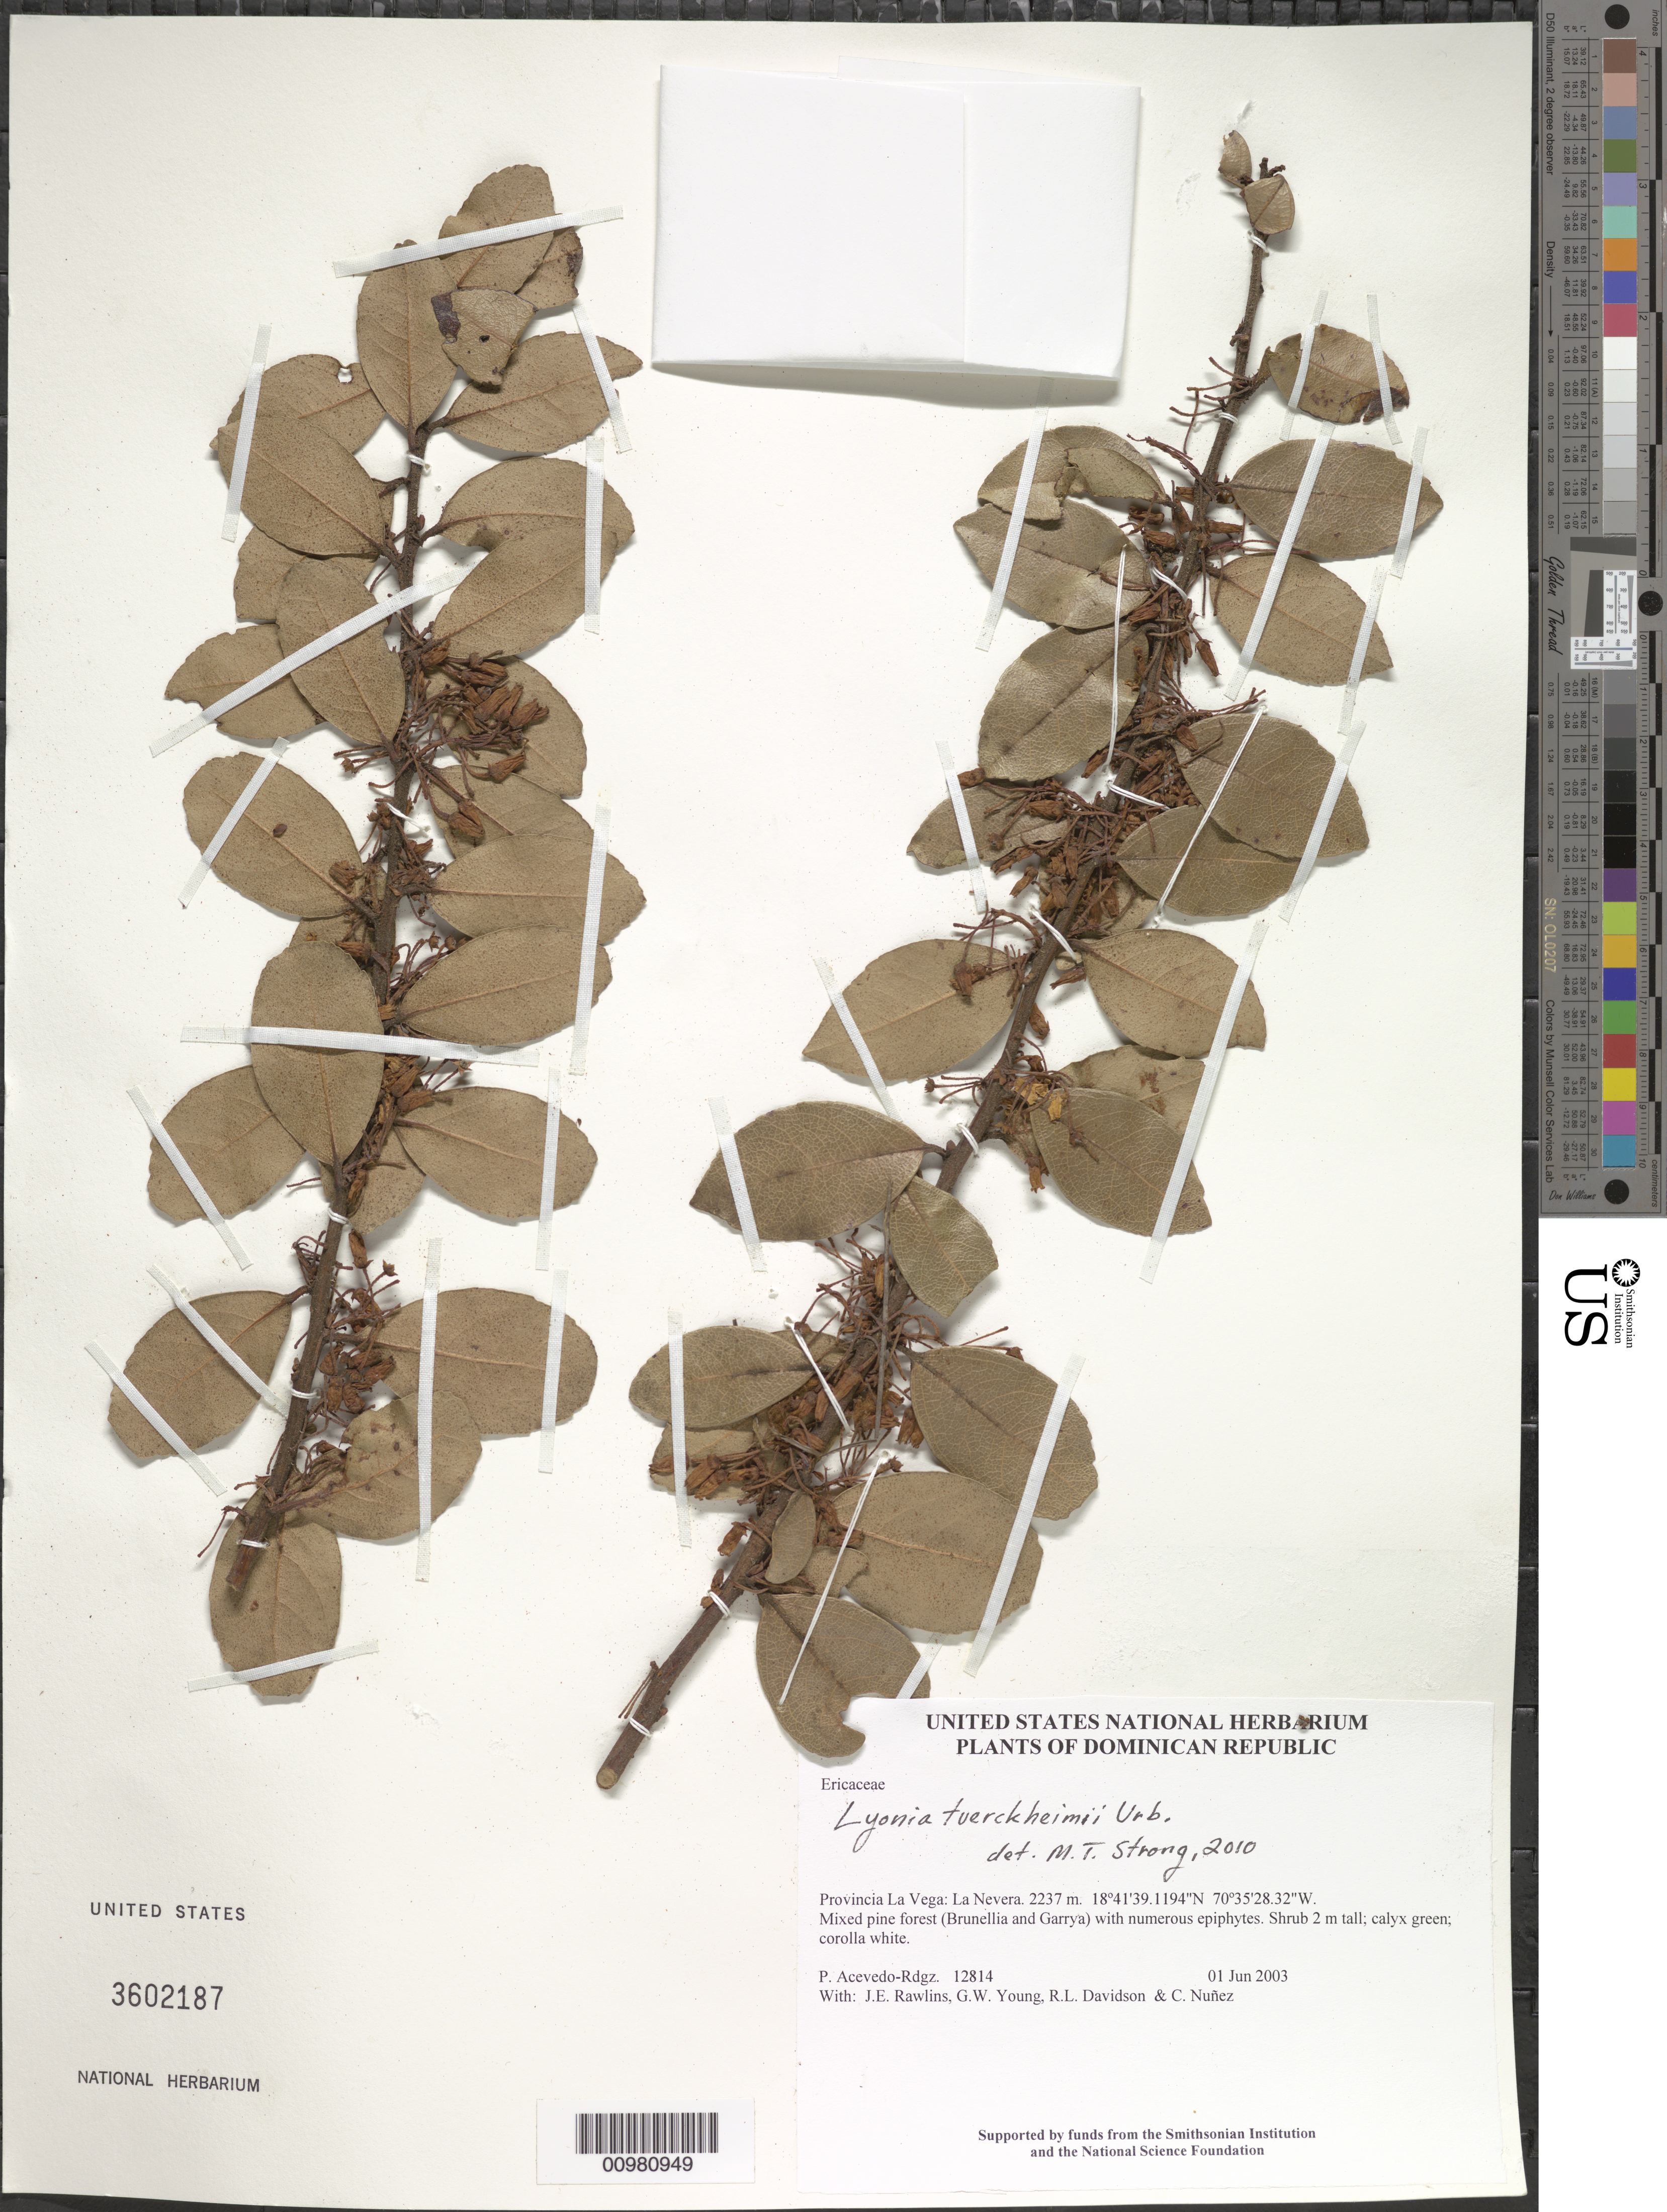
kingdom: Plantae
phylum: Tracheophyta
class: Magnoliopsida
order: Ericales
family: Ericaceae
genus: Lyonia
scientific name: Lyonia tuerckheimii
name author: Urb.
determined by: Strong, M. T., (US), Smithsonian Institution - National Museum of Natural History (UNITED STATES)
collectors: P. Acevedo-Rodr., J. Rawlins, G. Young, R. Davidson & C. Nunez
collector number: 12814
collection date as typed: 01 Jun 2003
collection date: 2003-06-01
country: Dominican Republic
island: Hispaniola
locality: Provincia La Vega: La Nevera.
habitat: Mixed pine forest (Brunellia and Garrya) with numerous epiphytes.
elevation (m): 2237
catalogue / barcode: US 3602187